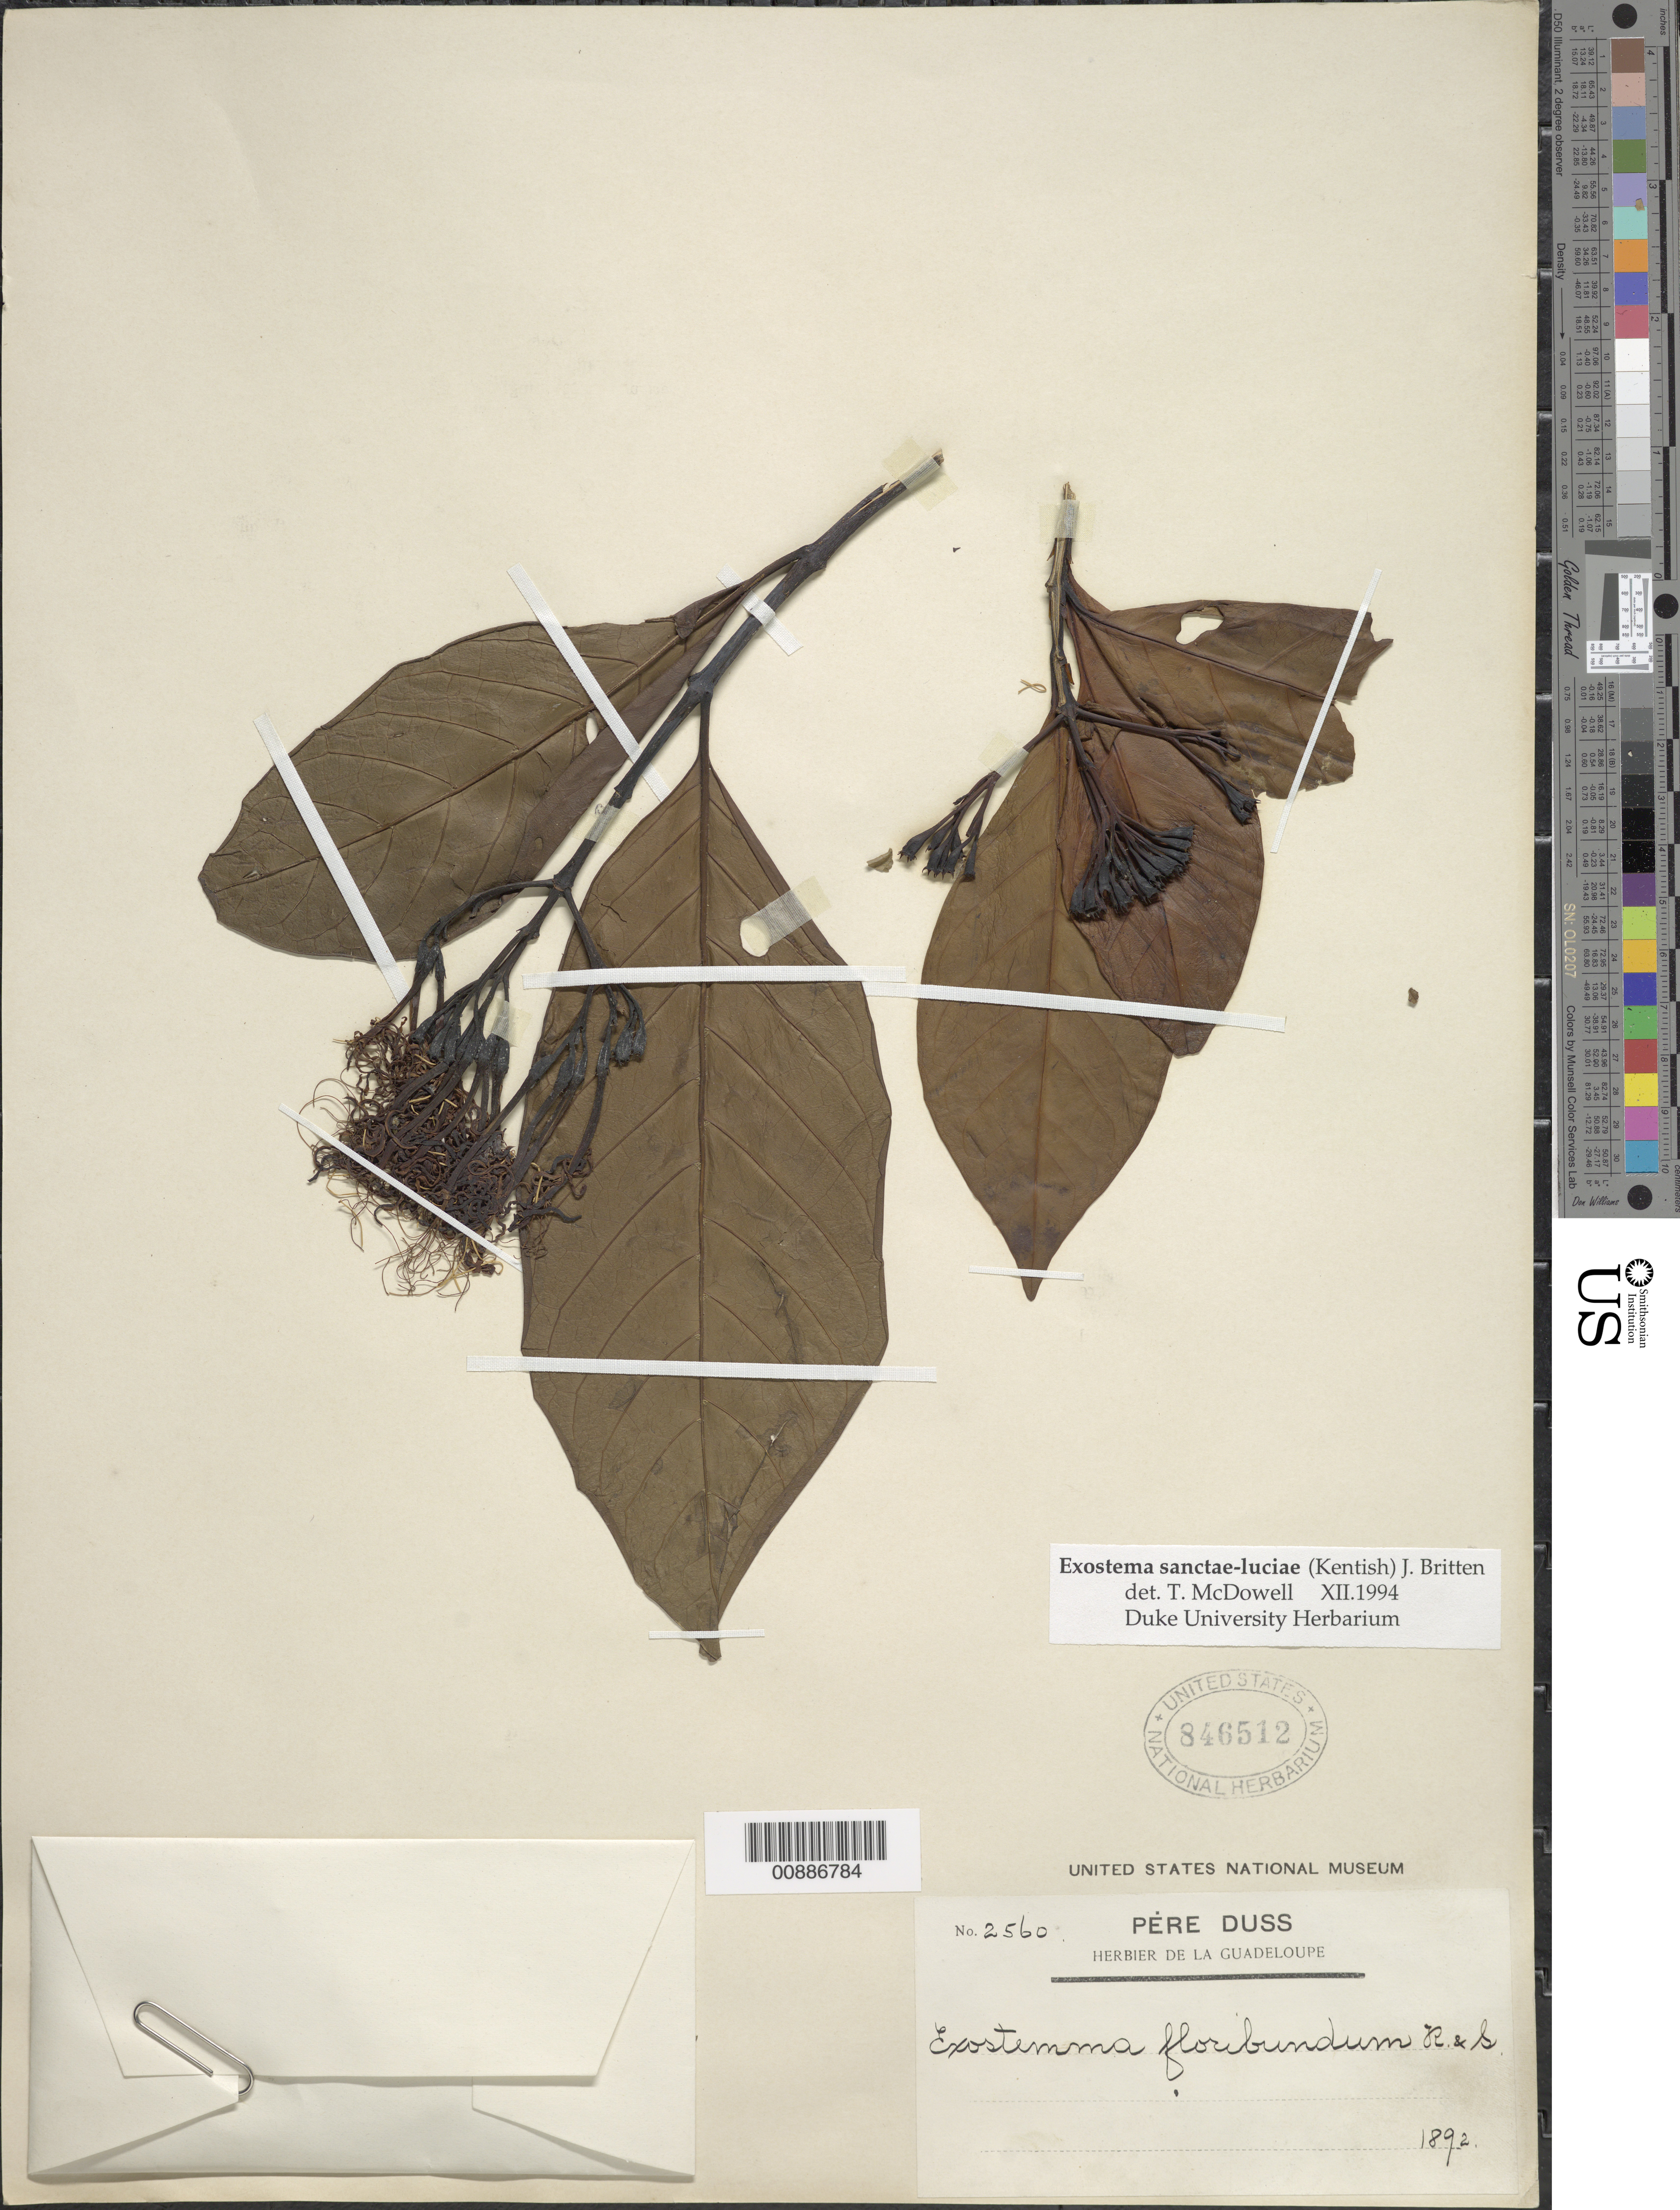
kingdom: Plantae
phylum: Tracheophyta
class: Magnoliopsida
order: Gentianales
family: Rubiaceae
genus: Exostema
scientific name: Exostema sanctae-luciae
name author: (Kentish) Britten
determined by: McDowell, T.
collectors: Père Duss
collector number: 2560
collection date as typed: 1892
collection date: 1892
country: Guadeloupe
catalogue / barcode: US 846512